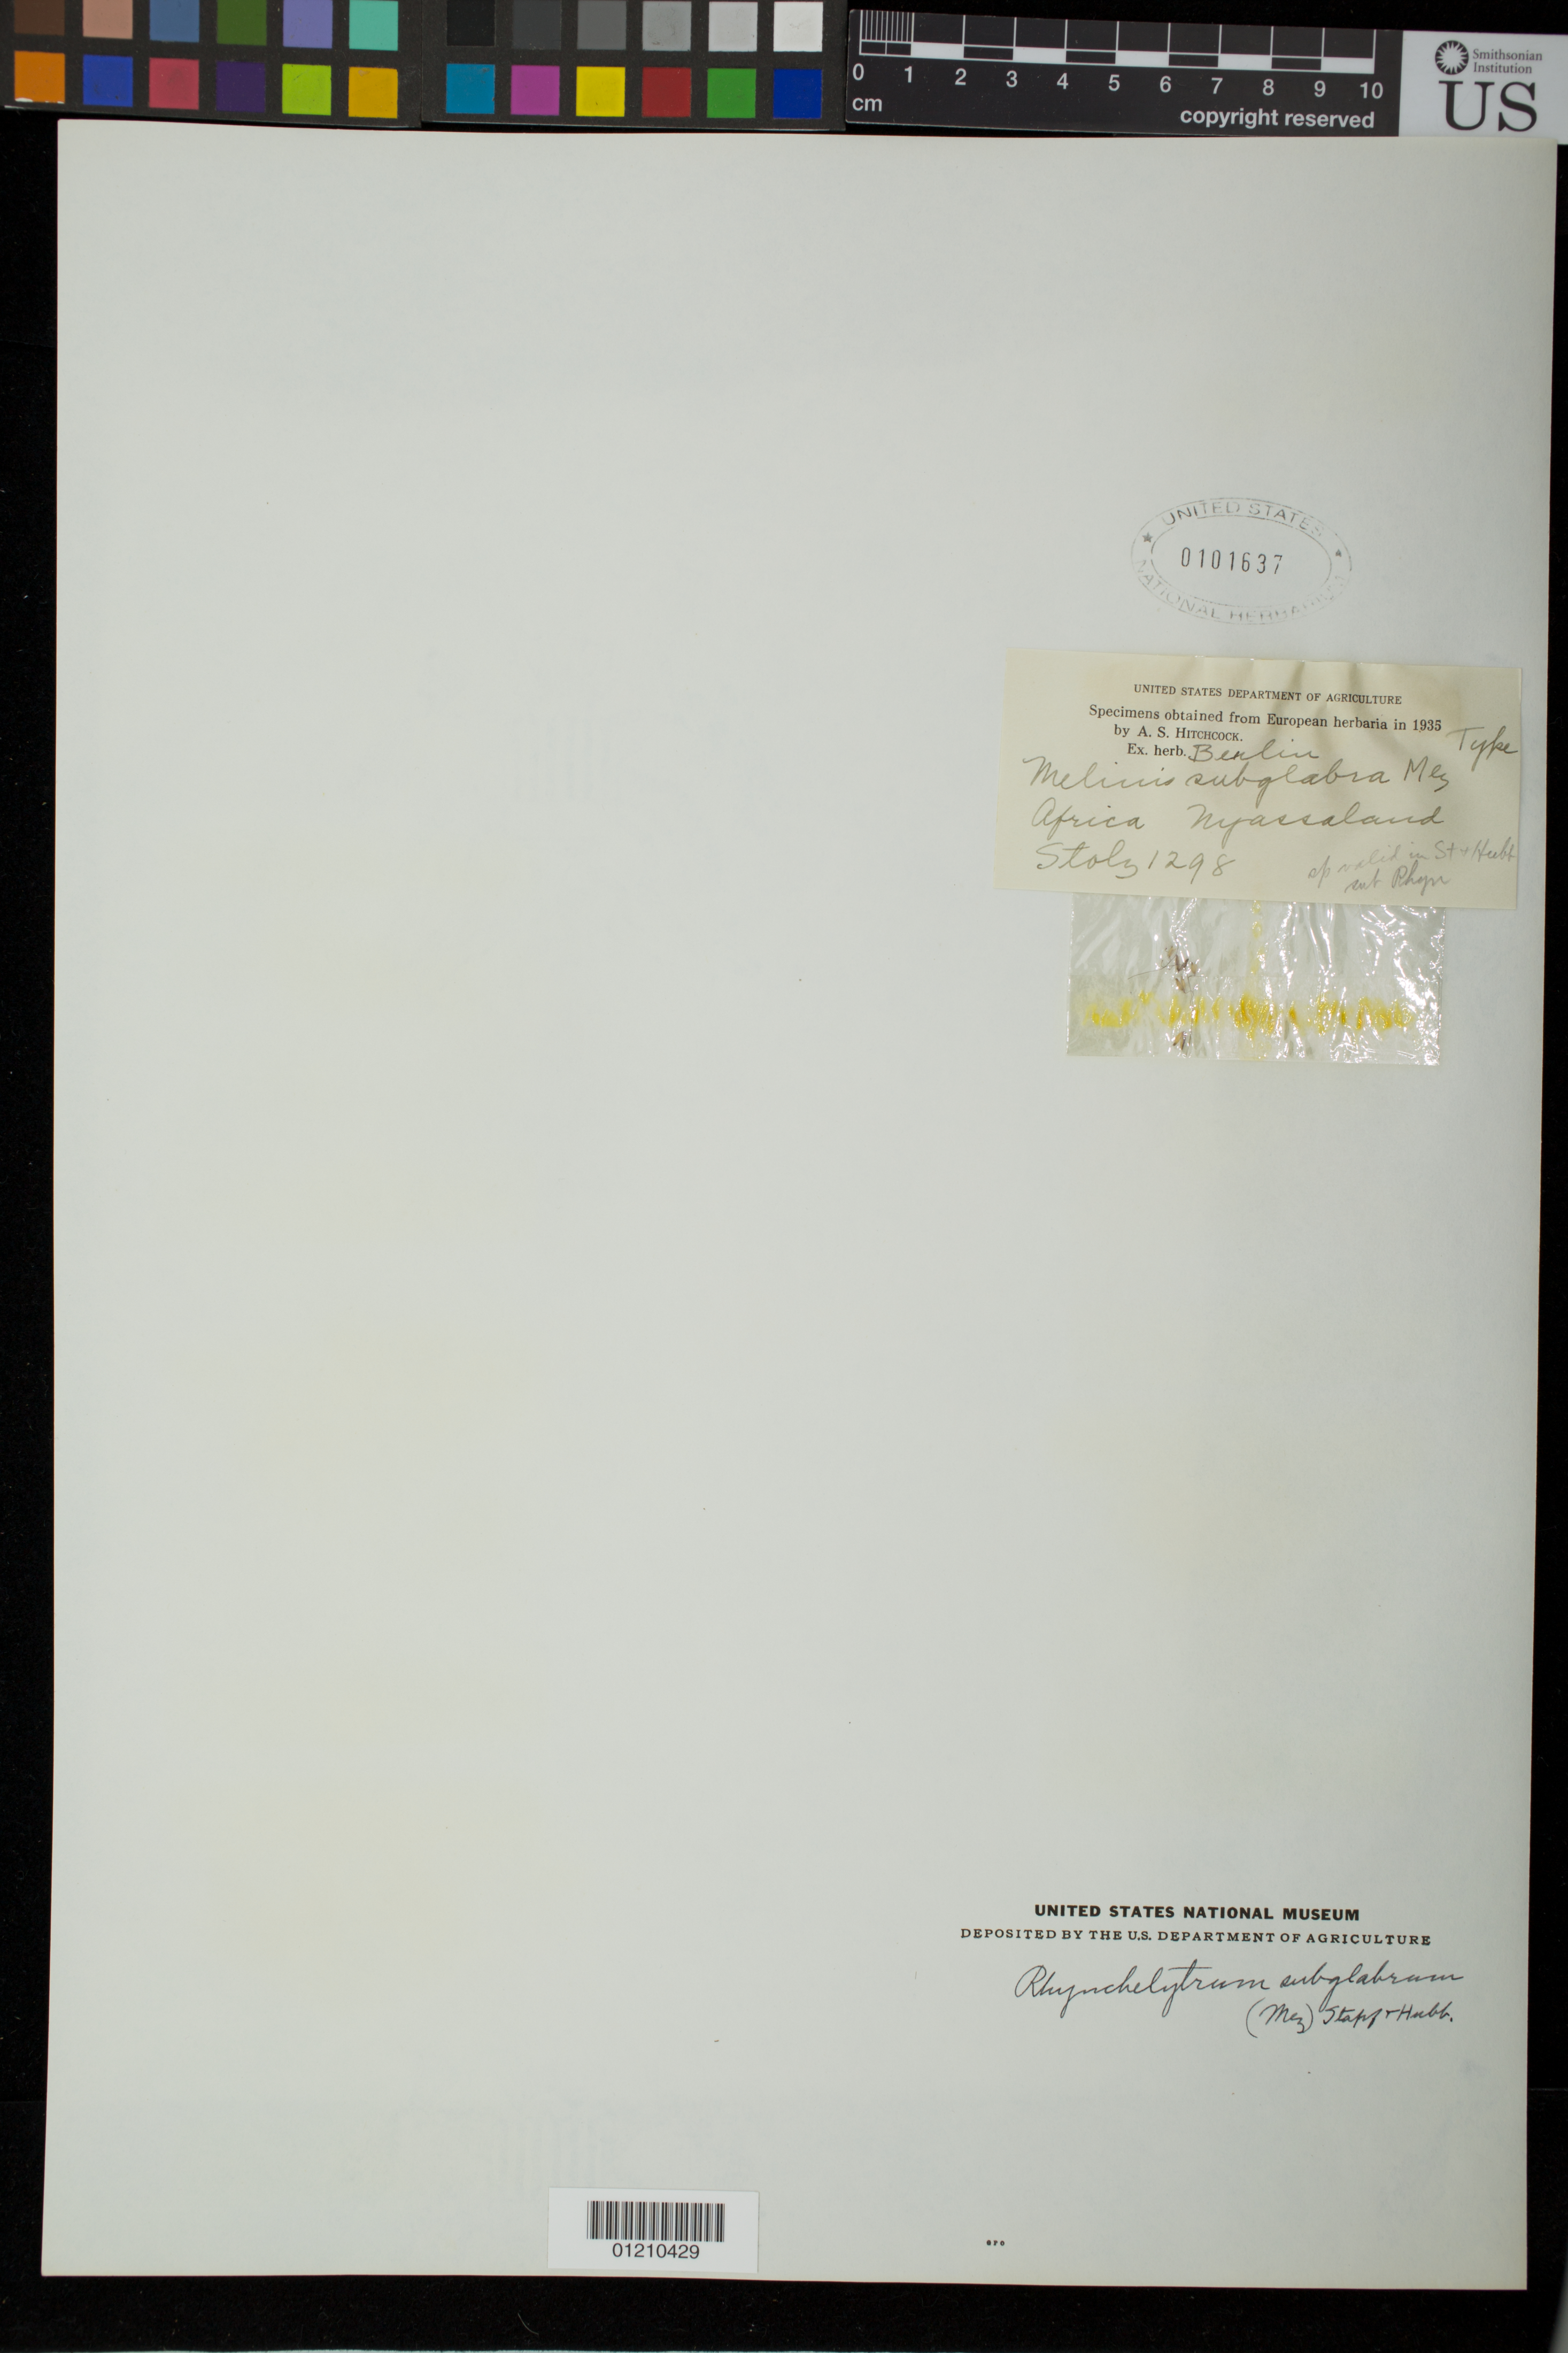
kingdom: Plantae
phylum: Tracheophyta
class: Liliopsida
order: Poales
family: Poaceae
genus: Melinis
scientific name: Melinis subglabra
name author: Mez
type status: Isolectotype; Type Collection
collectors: A. Stolz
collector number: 1298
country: Malawi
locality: Nyassaland.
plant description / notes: Fragmentary material of type specimen ex herb.Berlin.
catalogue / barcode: US 101637